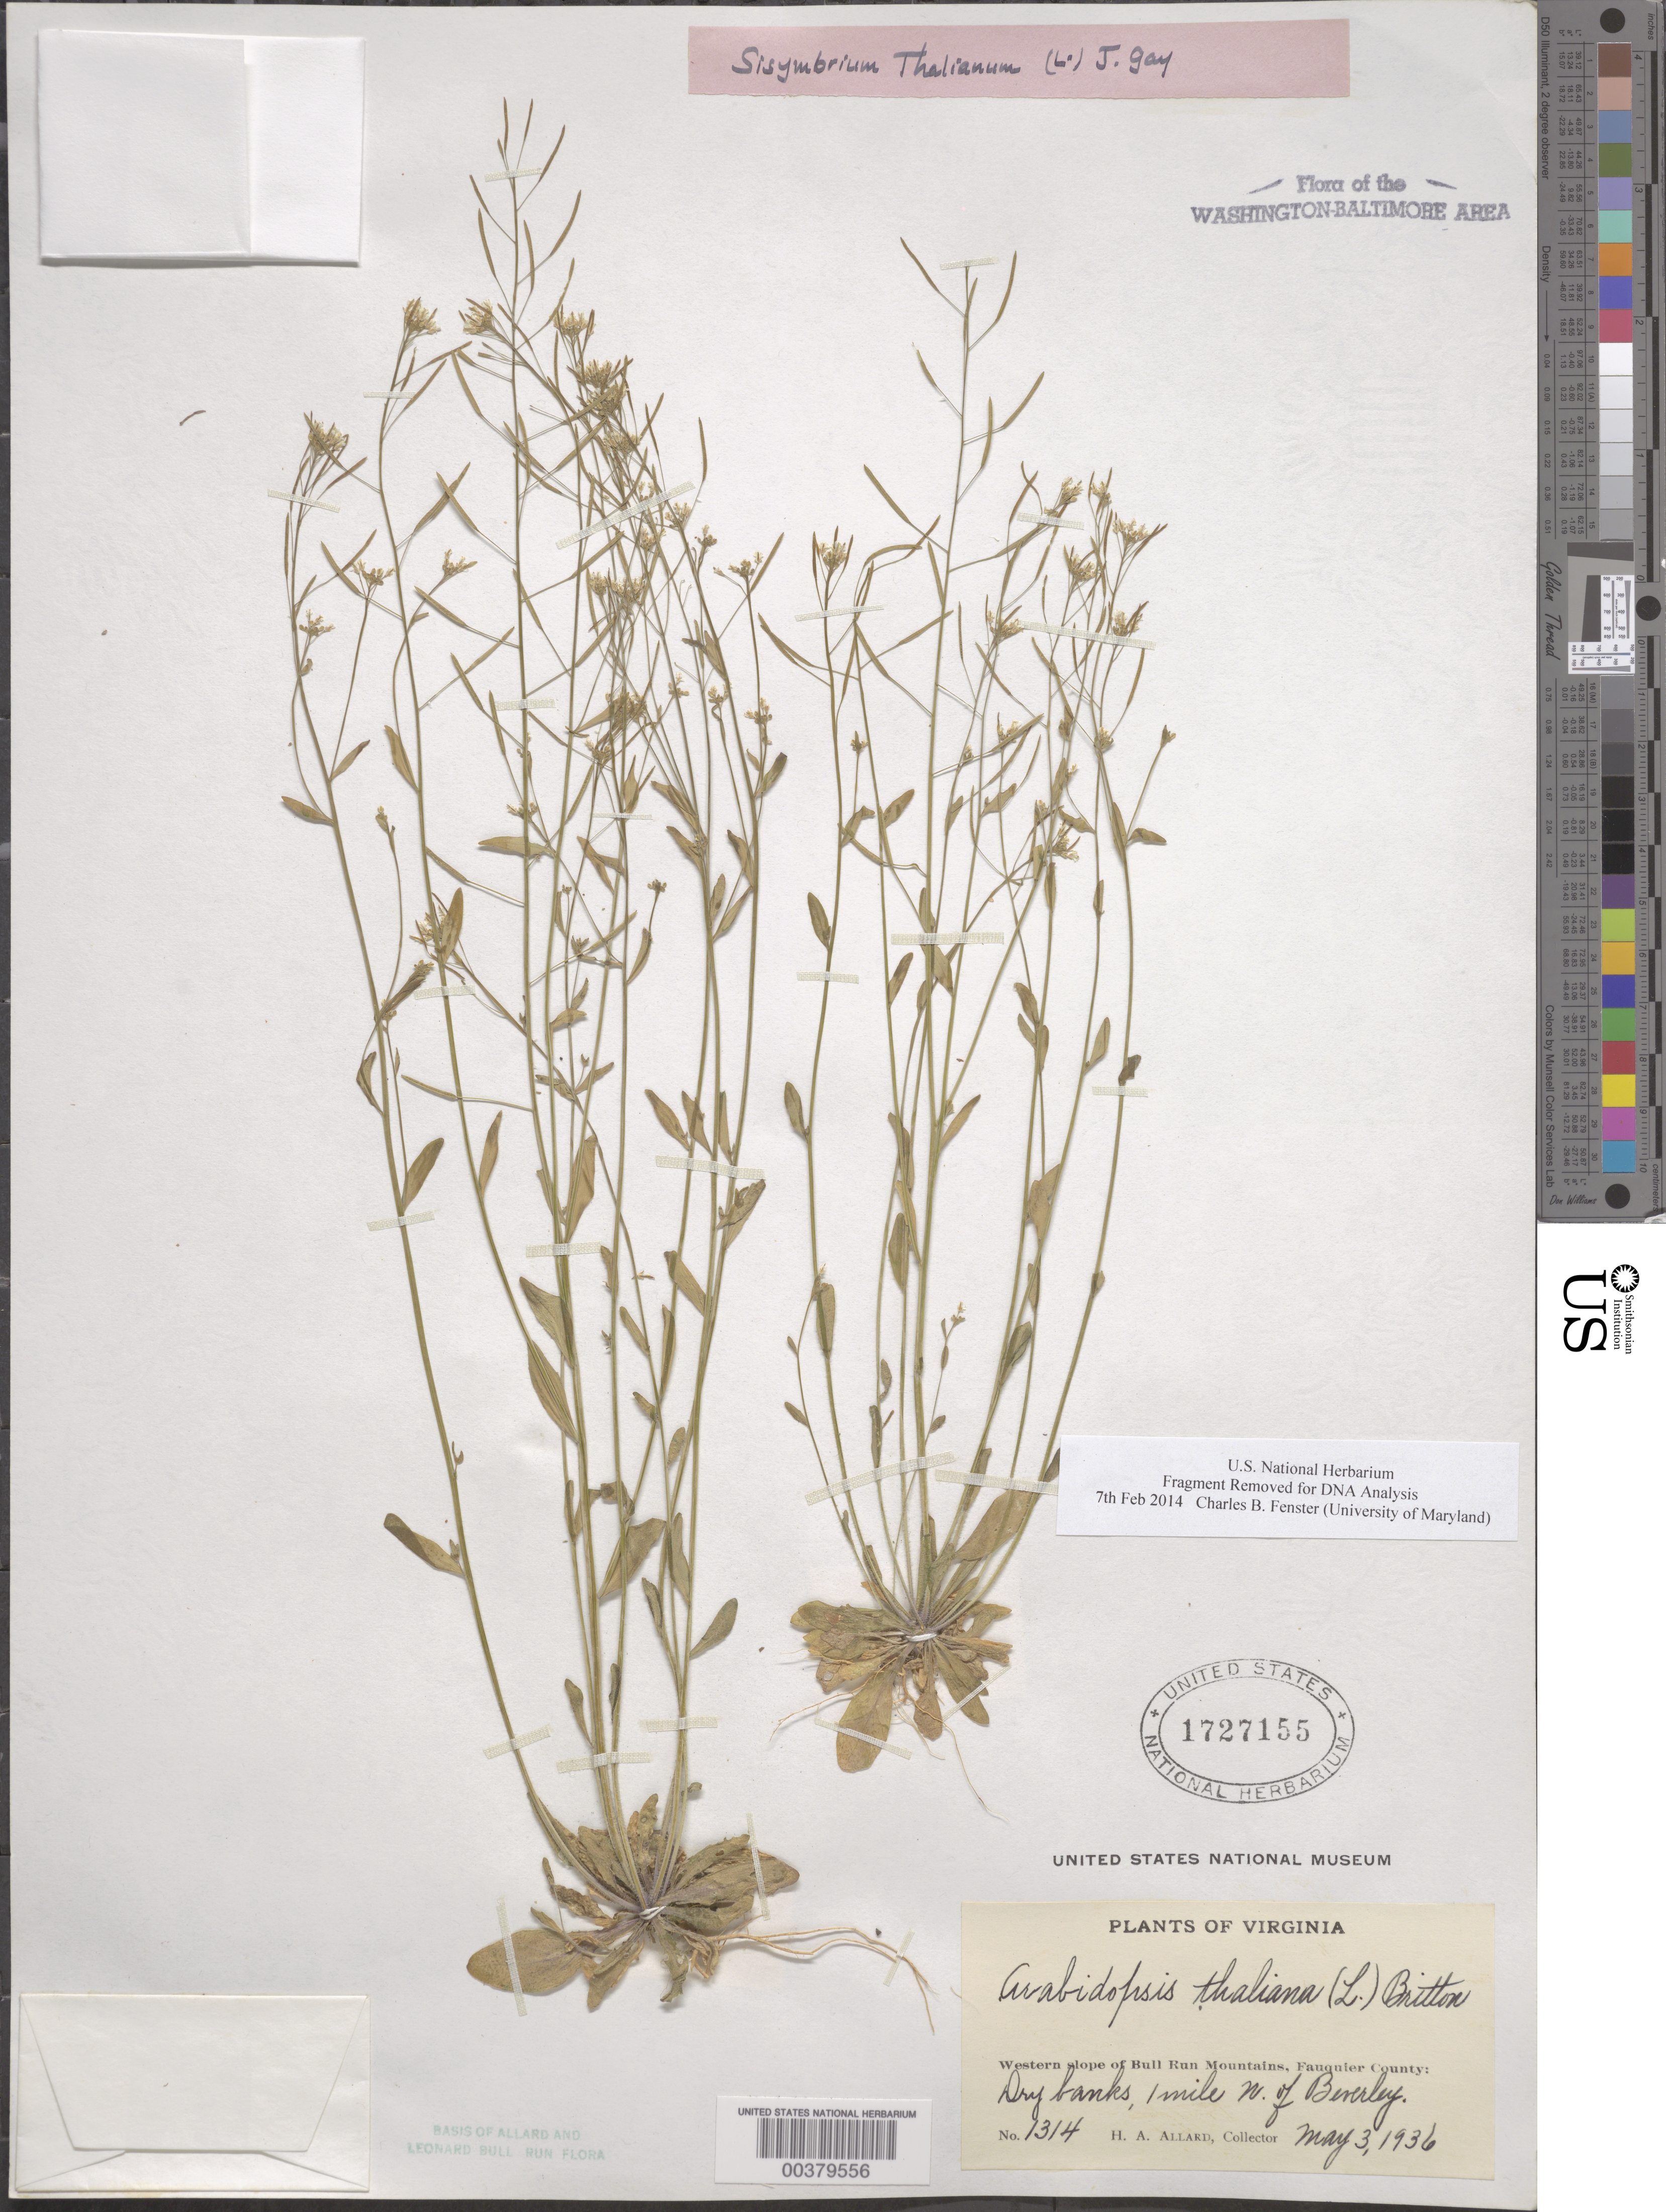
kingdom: Plantae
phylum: Tracheophyta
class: Magnoliopsida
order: Brassicales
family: Brassicaceae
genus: Arabidopsis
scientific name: Arabidopsis thaliana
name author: (L.) Heynh.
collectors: H. A. Allard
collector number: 1314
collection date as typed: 03 May 1936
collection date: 1936-05-03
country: United States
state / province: Virginia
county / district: Fauquier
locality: North of Beverley, W slope of Bull Run Mts Bull Run Mts.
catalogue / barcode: US 1727155